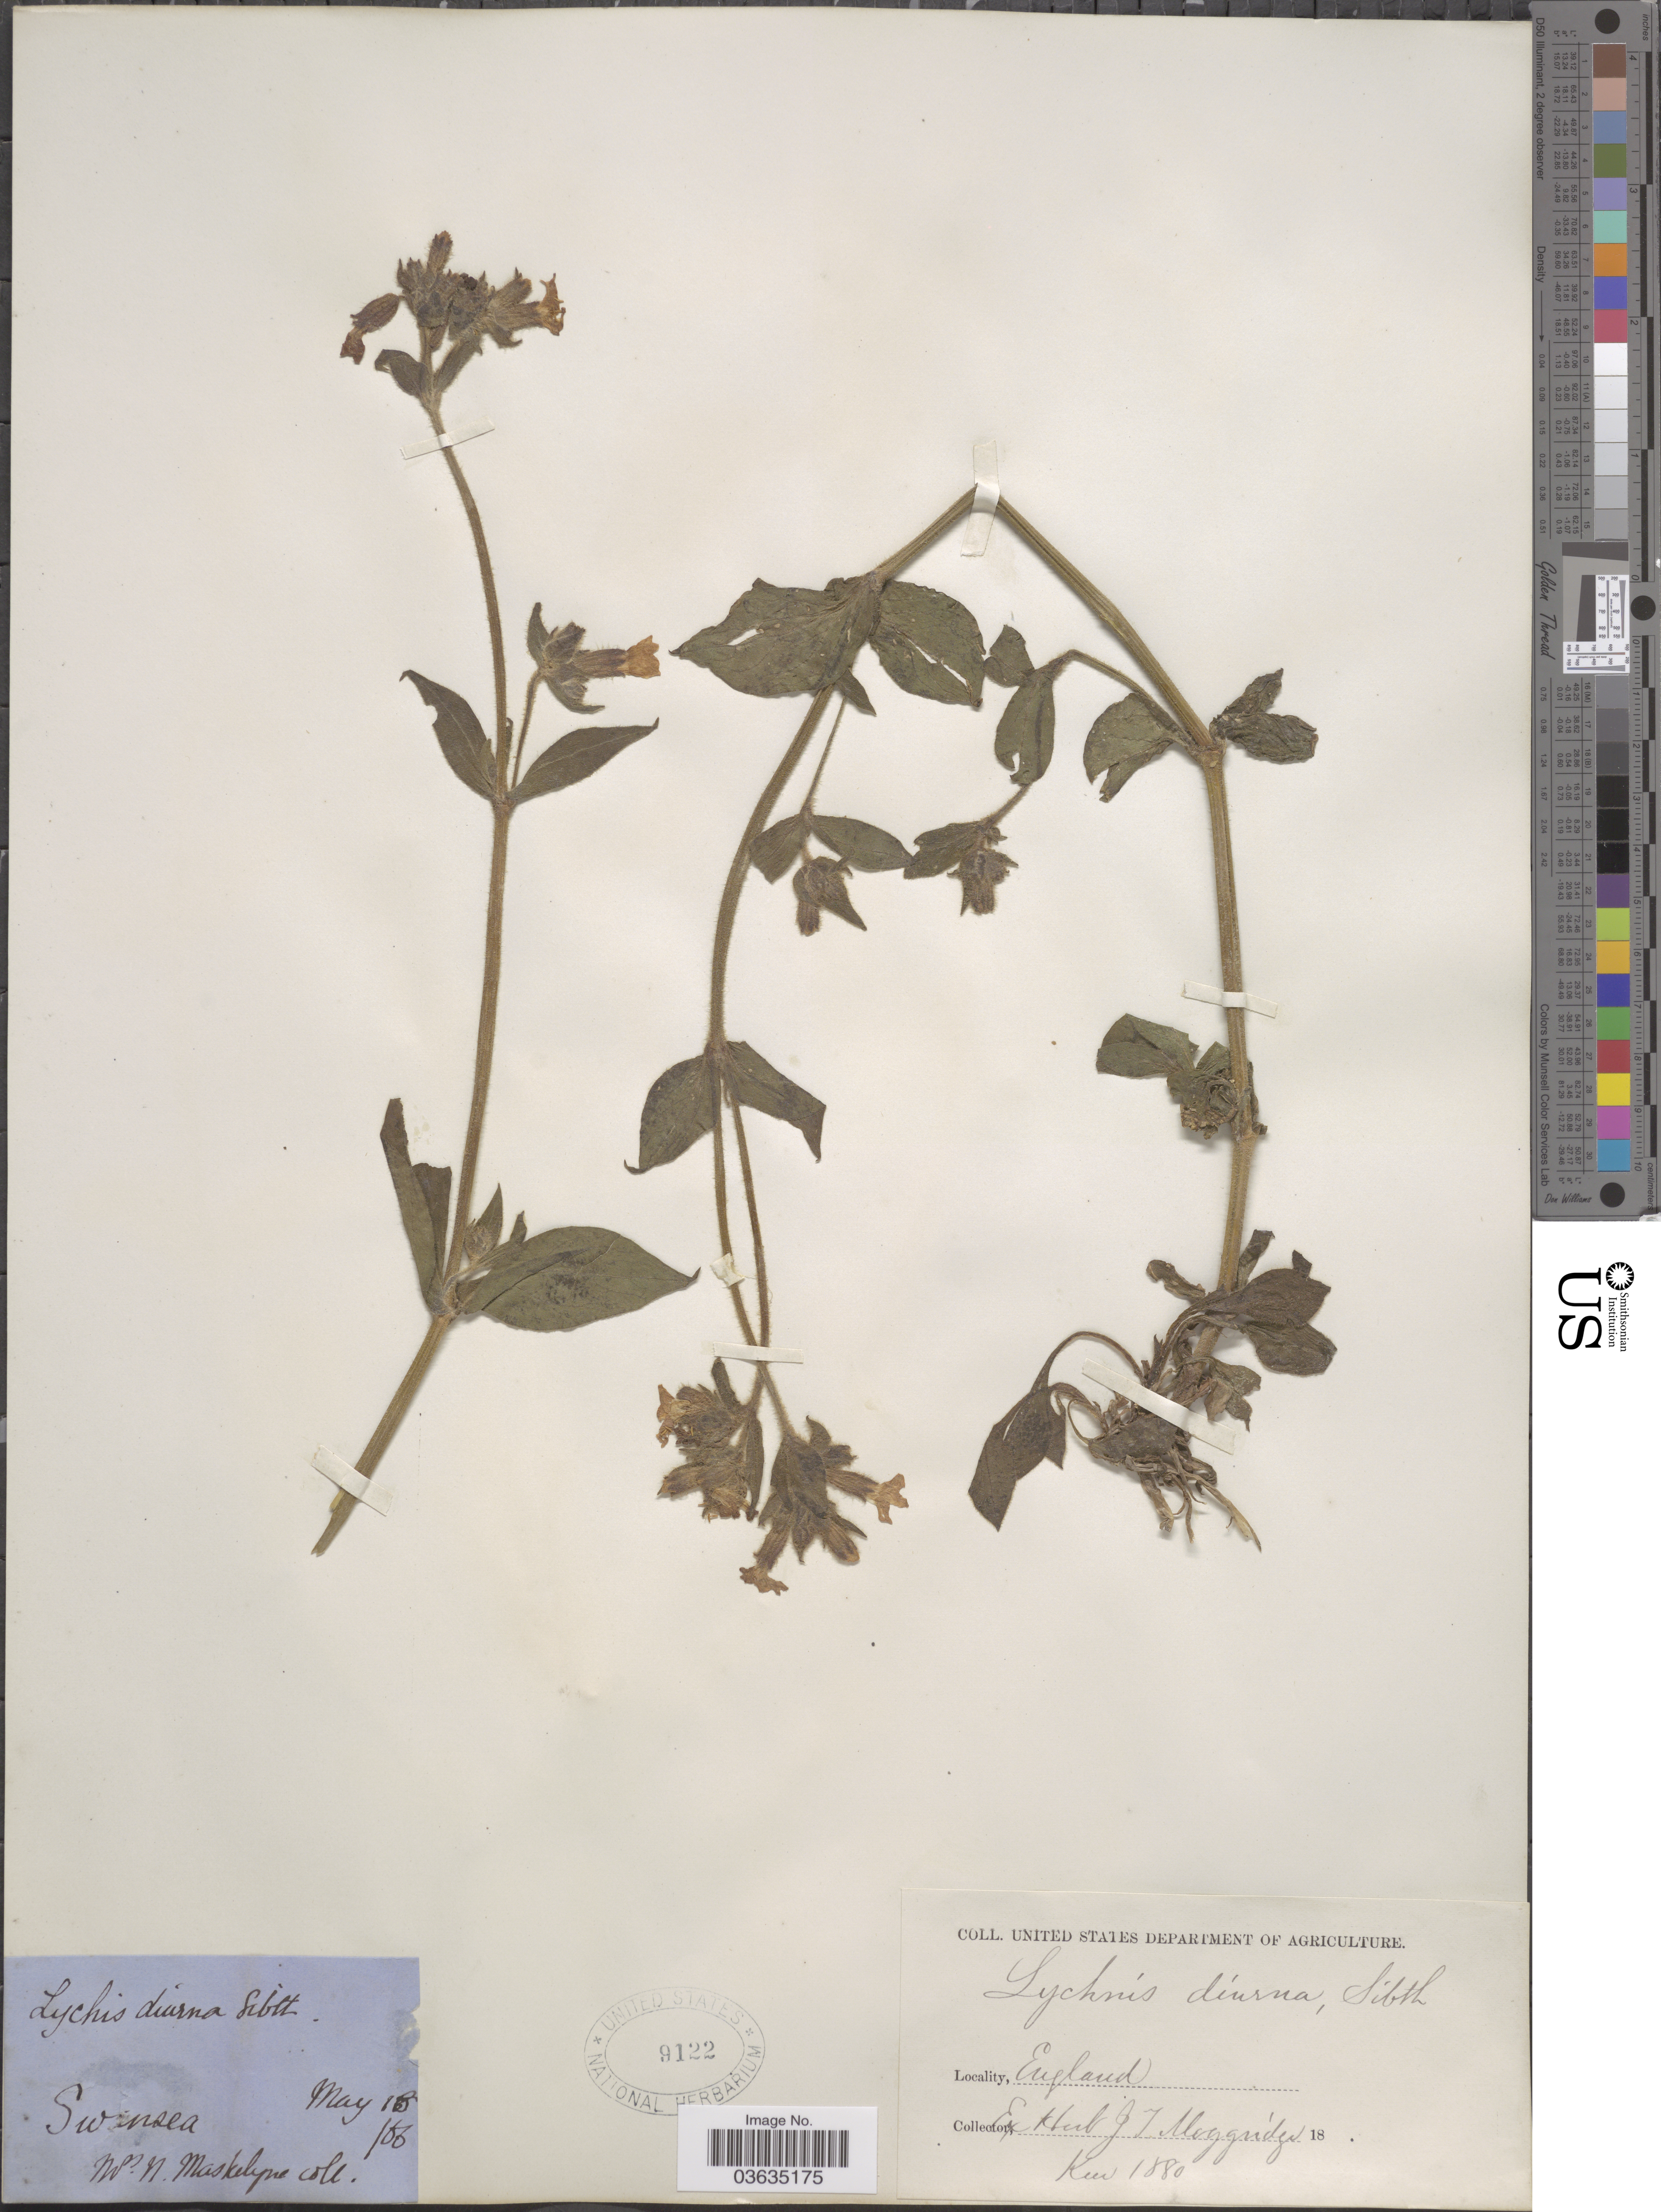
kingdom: Plantae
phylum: Tracheophyta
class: Magnoliopsida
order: Caryophyllales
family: Caryophyllaceae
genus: Silene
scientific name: Silene dioica subsp. dioica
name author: (L.) Clairv.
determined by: Strong, Mark T., (BOT), Smithsonian Institution - National Museum of Natural History (UNITED STATES)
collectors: N. Maskelyne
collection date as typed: Transcribed d/m/y: 16/5/66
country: United Kingdom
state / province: England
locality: Swinsea.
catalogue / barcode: US 9122